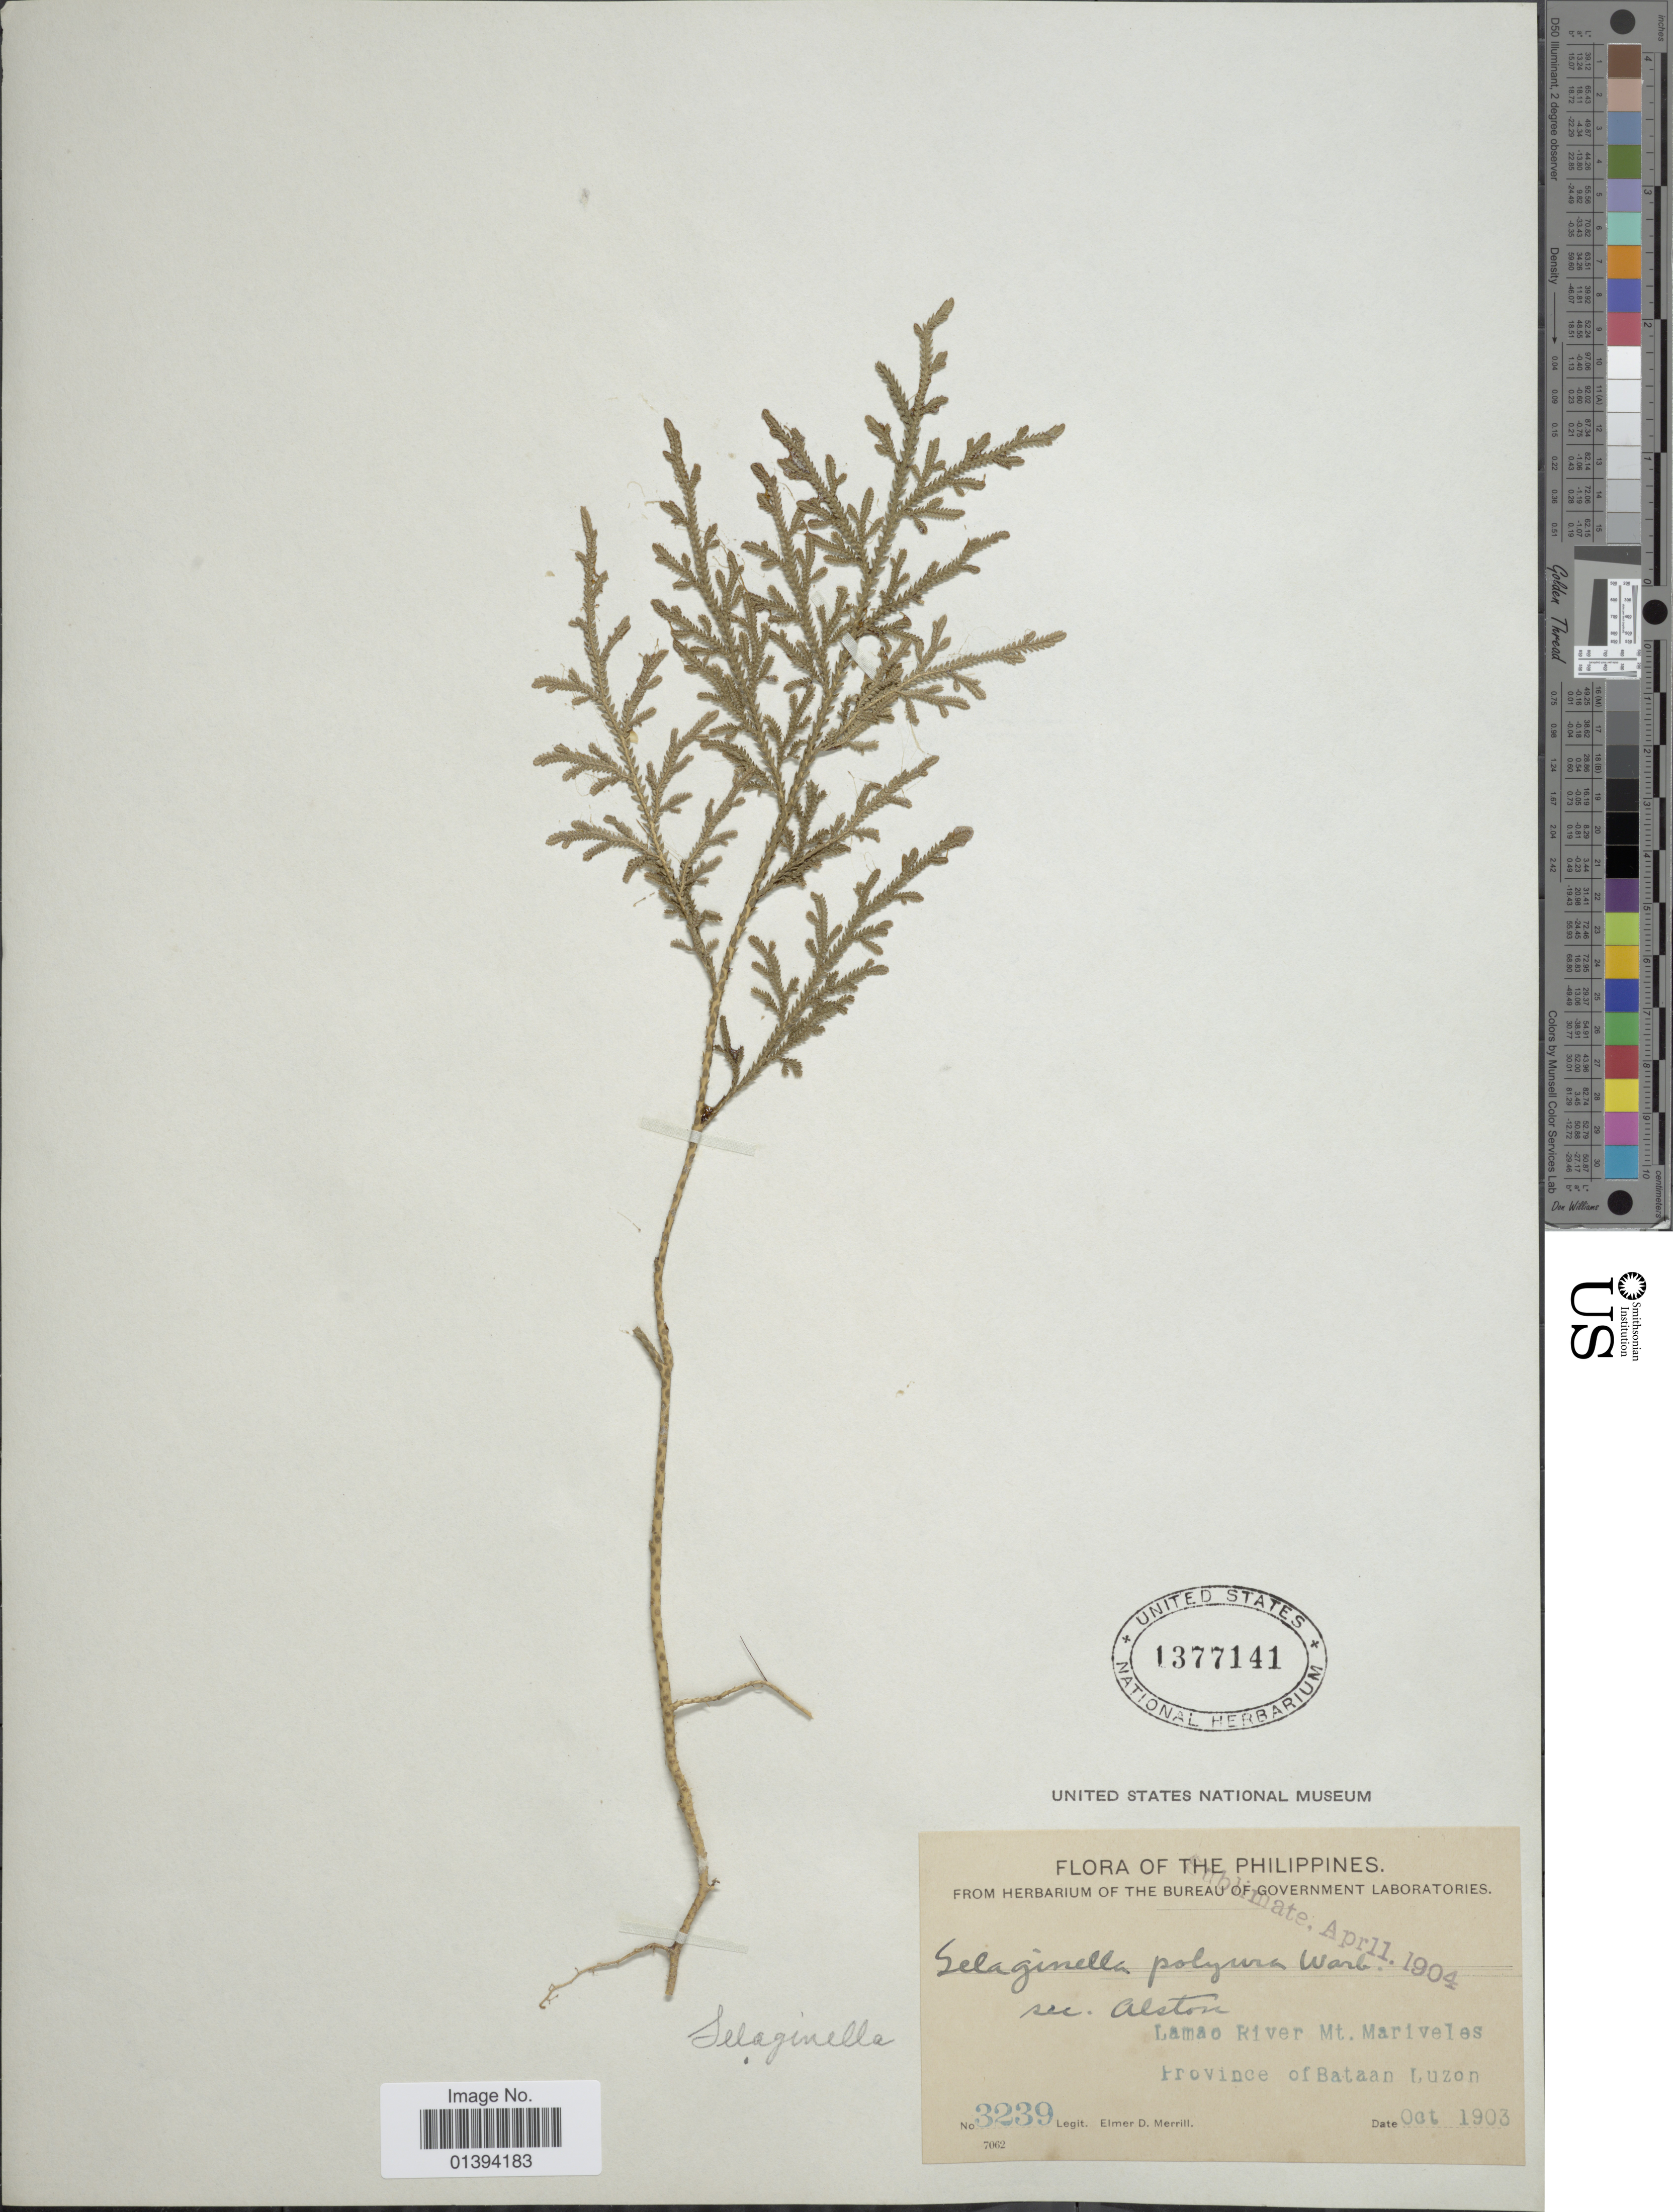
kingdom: Plantae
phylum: Tracheophyta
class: Lycopodiopsida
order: Selaginellales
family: Selaginellaceae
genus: Selaginella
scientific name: Selaginella polyura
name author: Warb.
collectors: E. D. Merrill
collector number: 3239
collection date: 1903-10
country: Philippines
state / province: Central Luzon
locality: Lamao River Mt. Mariveles province of Bataan Luzon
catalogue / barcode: US 1377141